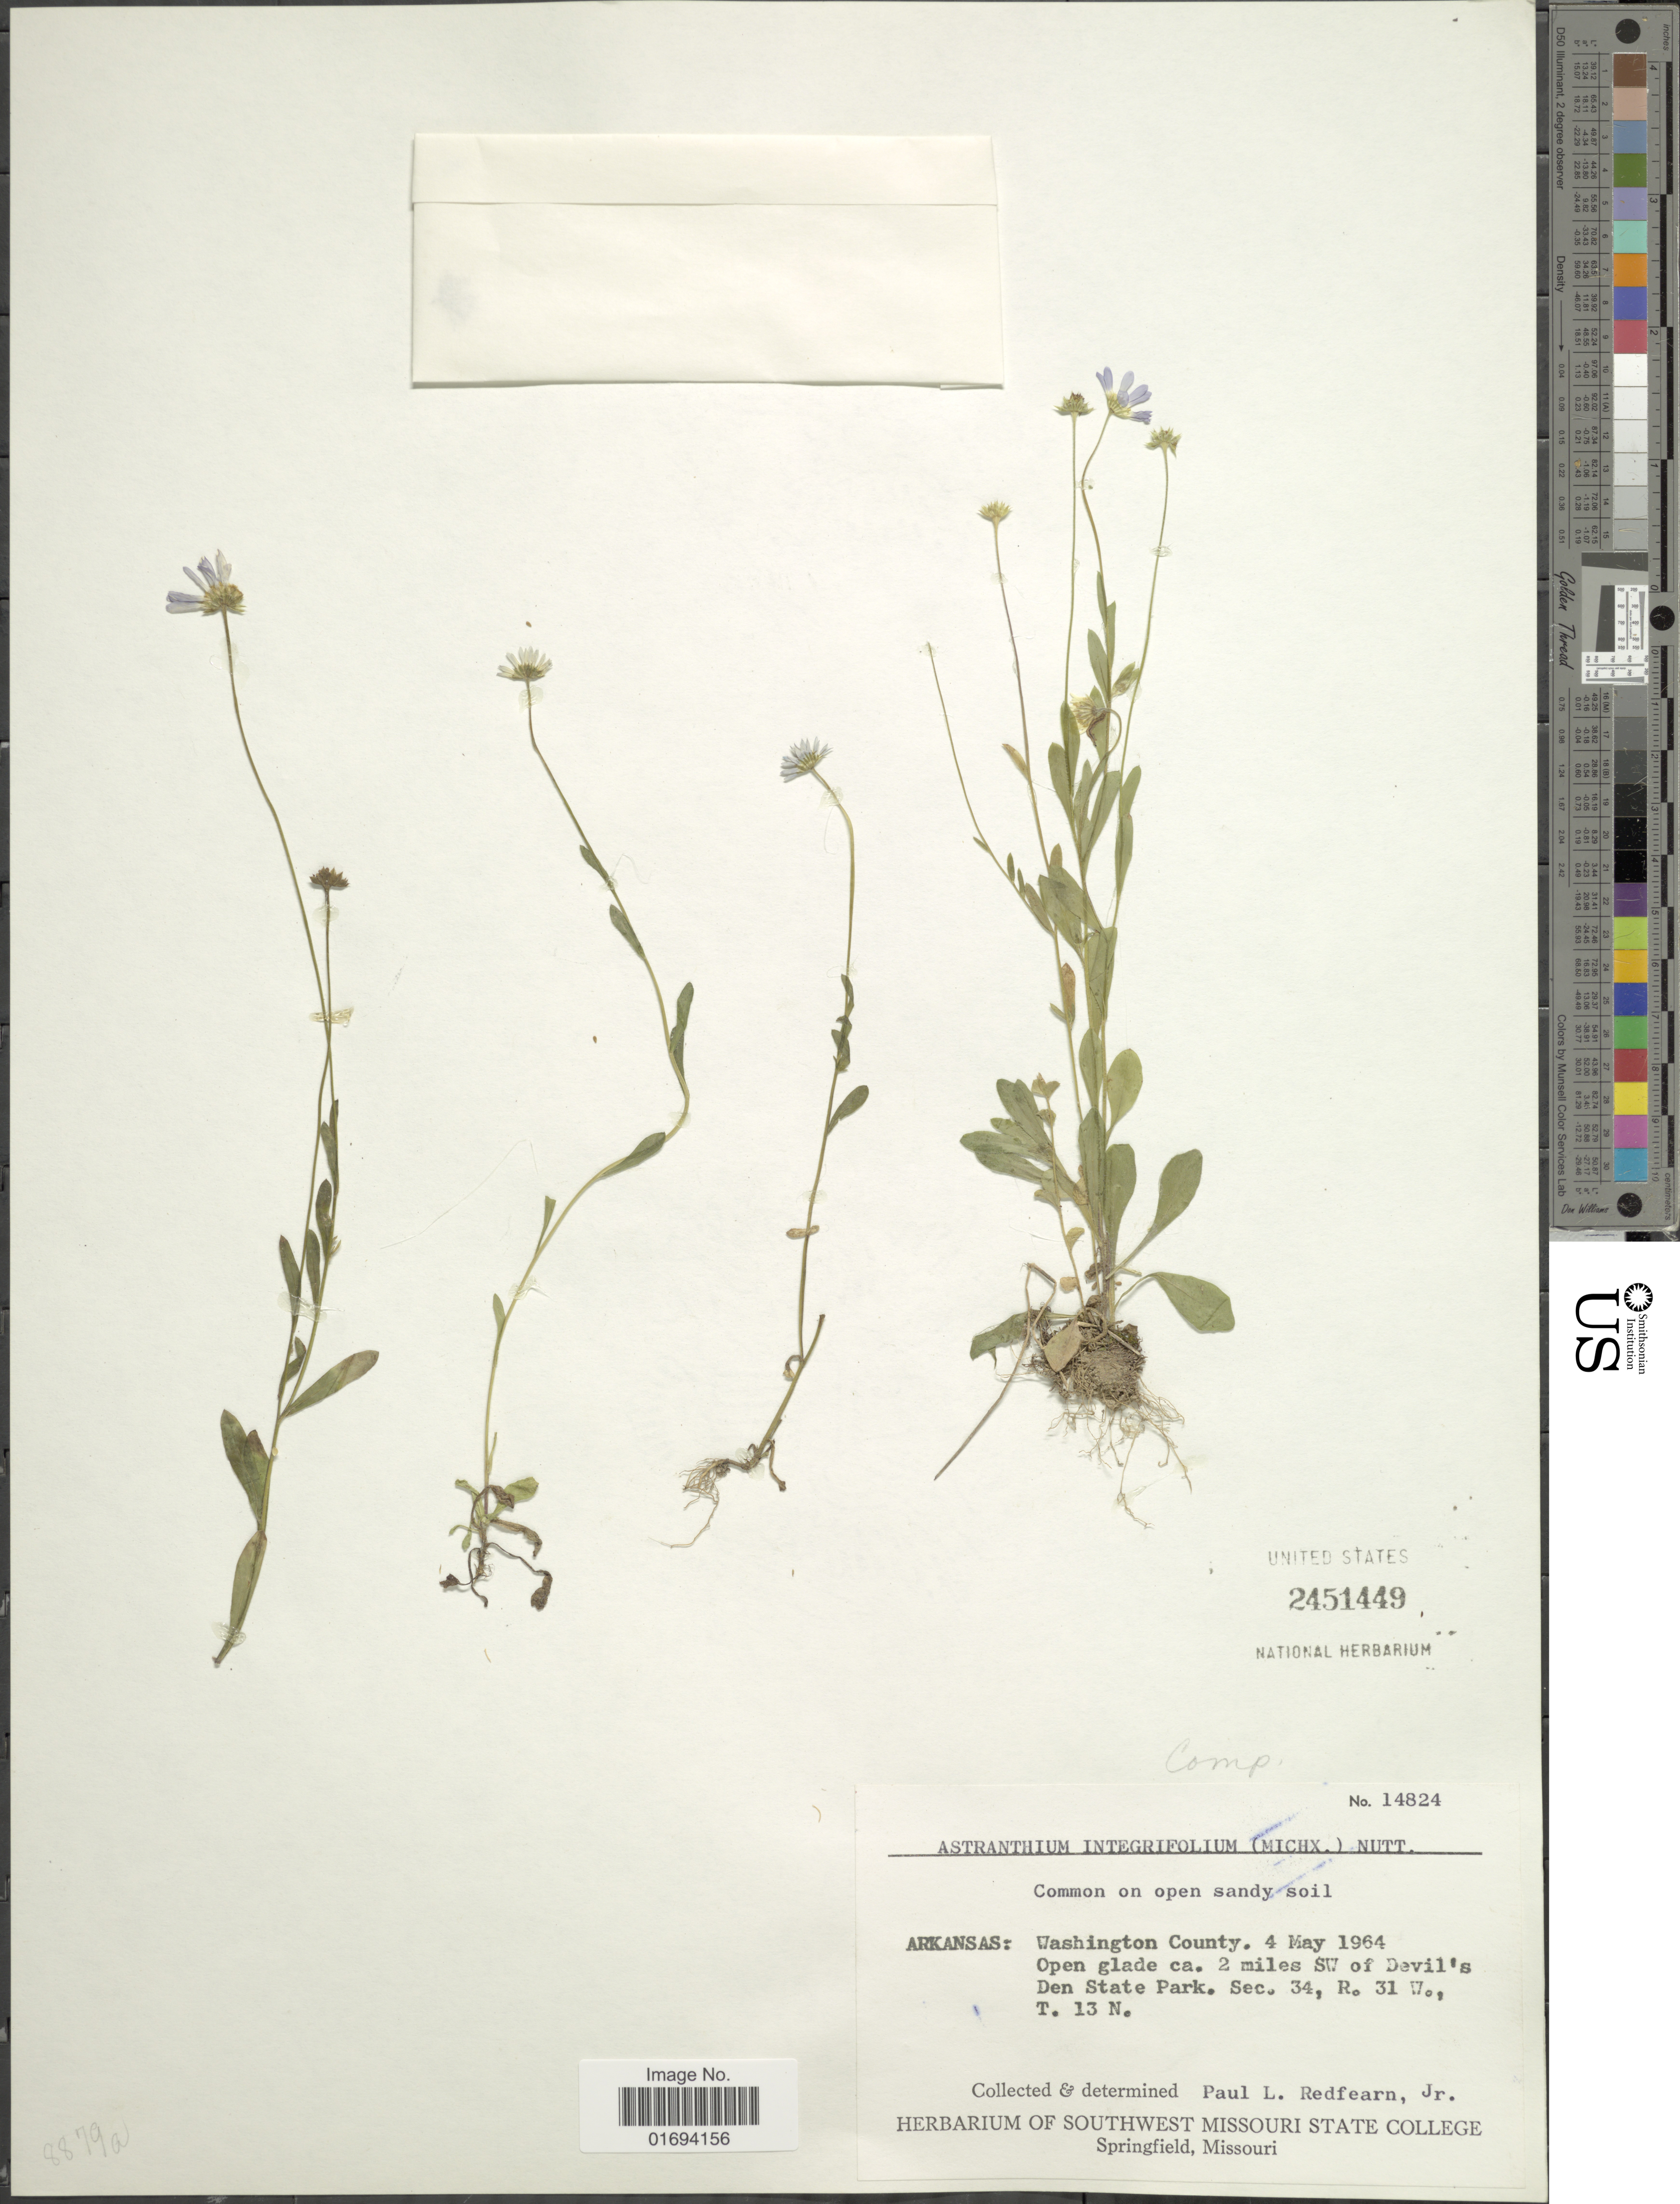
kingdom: Plantae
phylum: Tracheophyta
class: Magnoliopsida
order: Asterales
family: Asteraceae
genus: Astranthium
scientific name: Astranthium integrifolium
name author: (Michx.) Nutt.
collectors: P. Redfearn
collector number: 14824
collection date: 1964-05-04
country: United States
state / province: Arkansas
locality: Washington County, 2 miles SW of Devil's Den State Park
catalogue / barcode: US 2451449